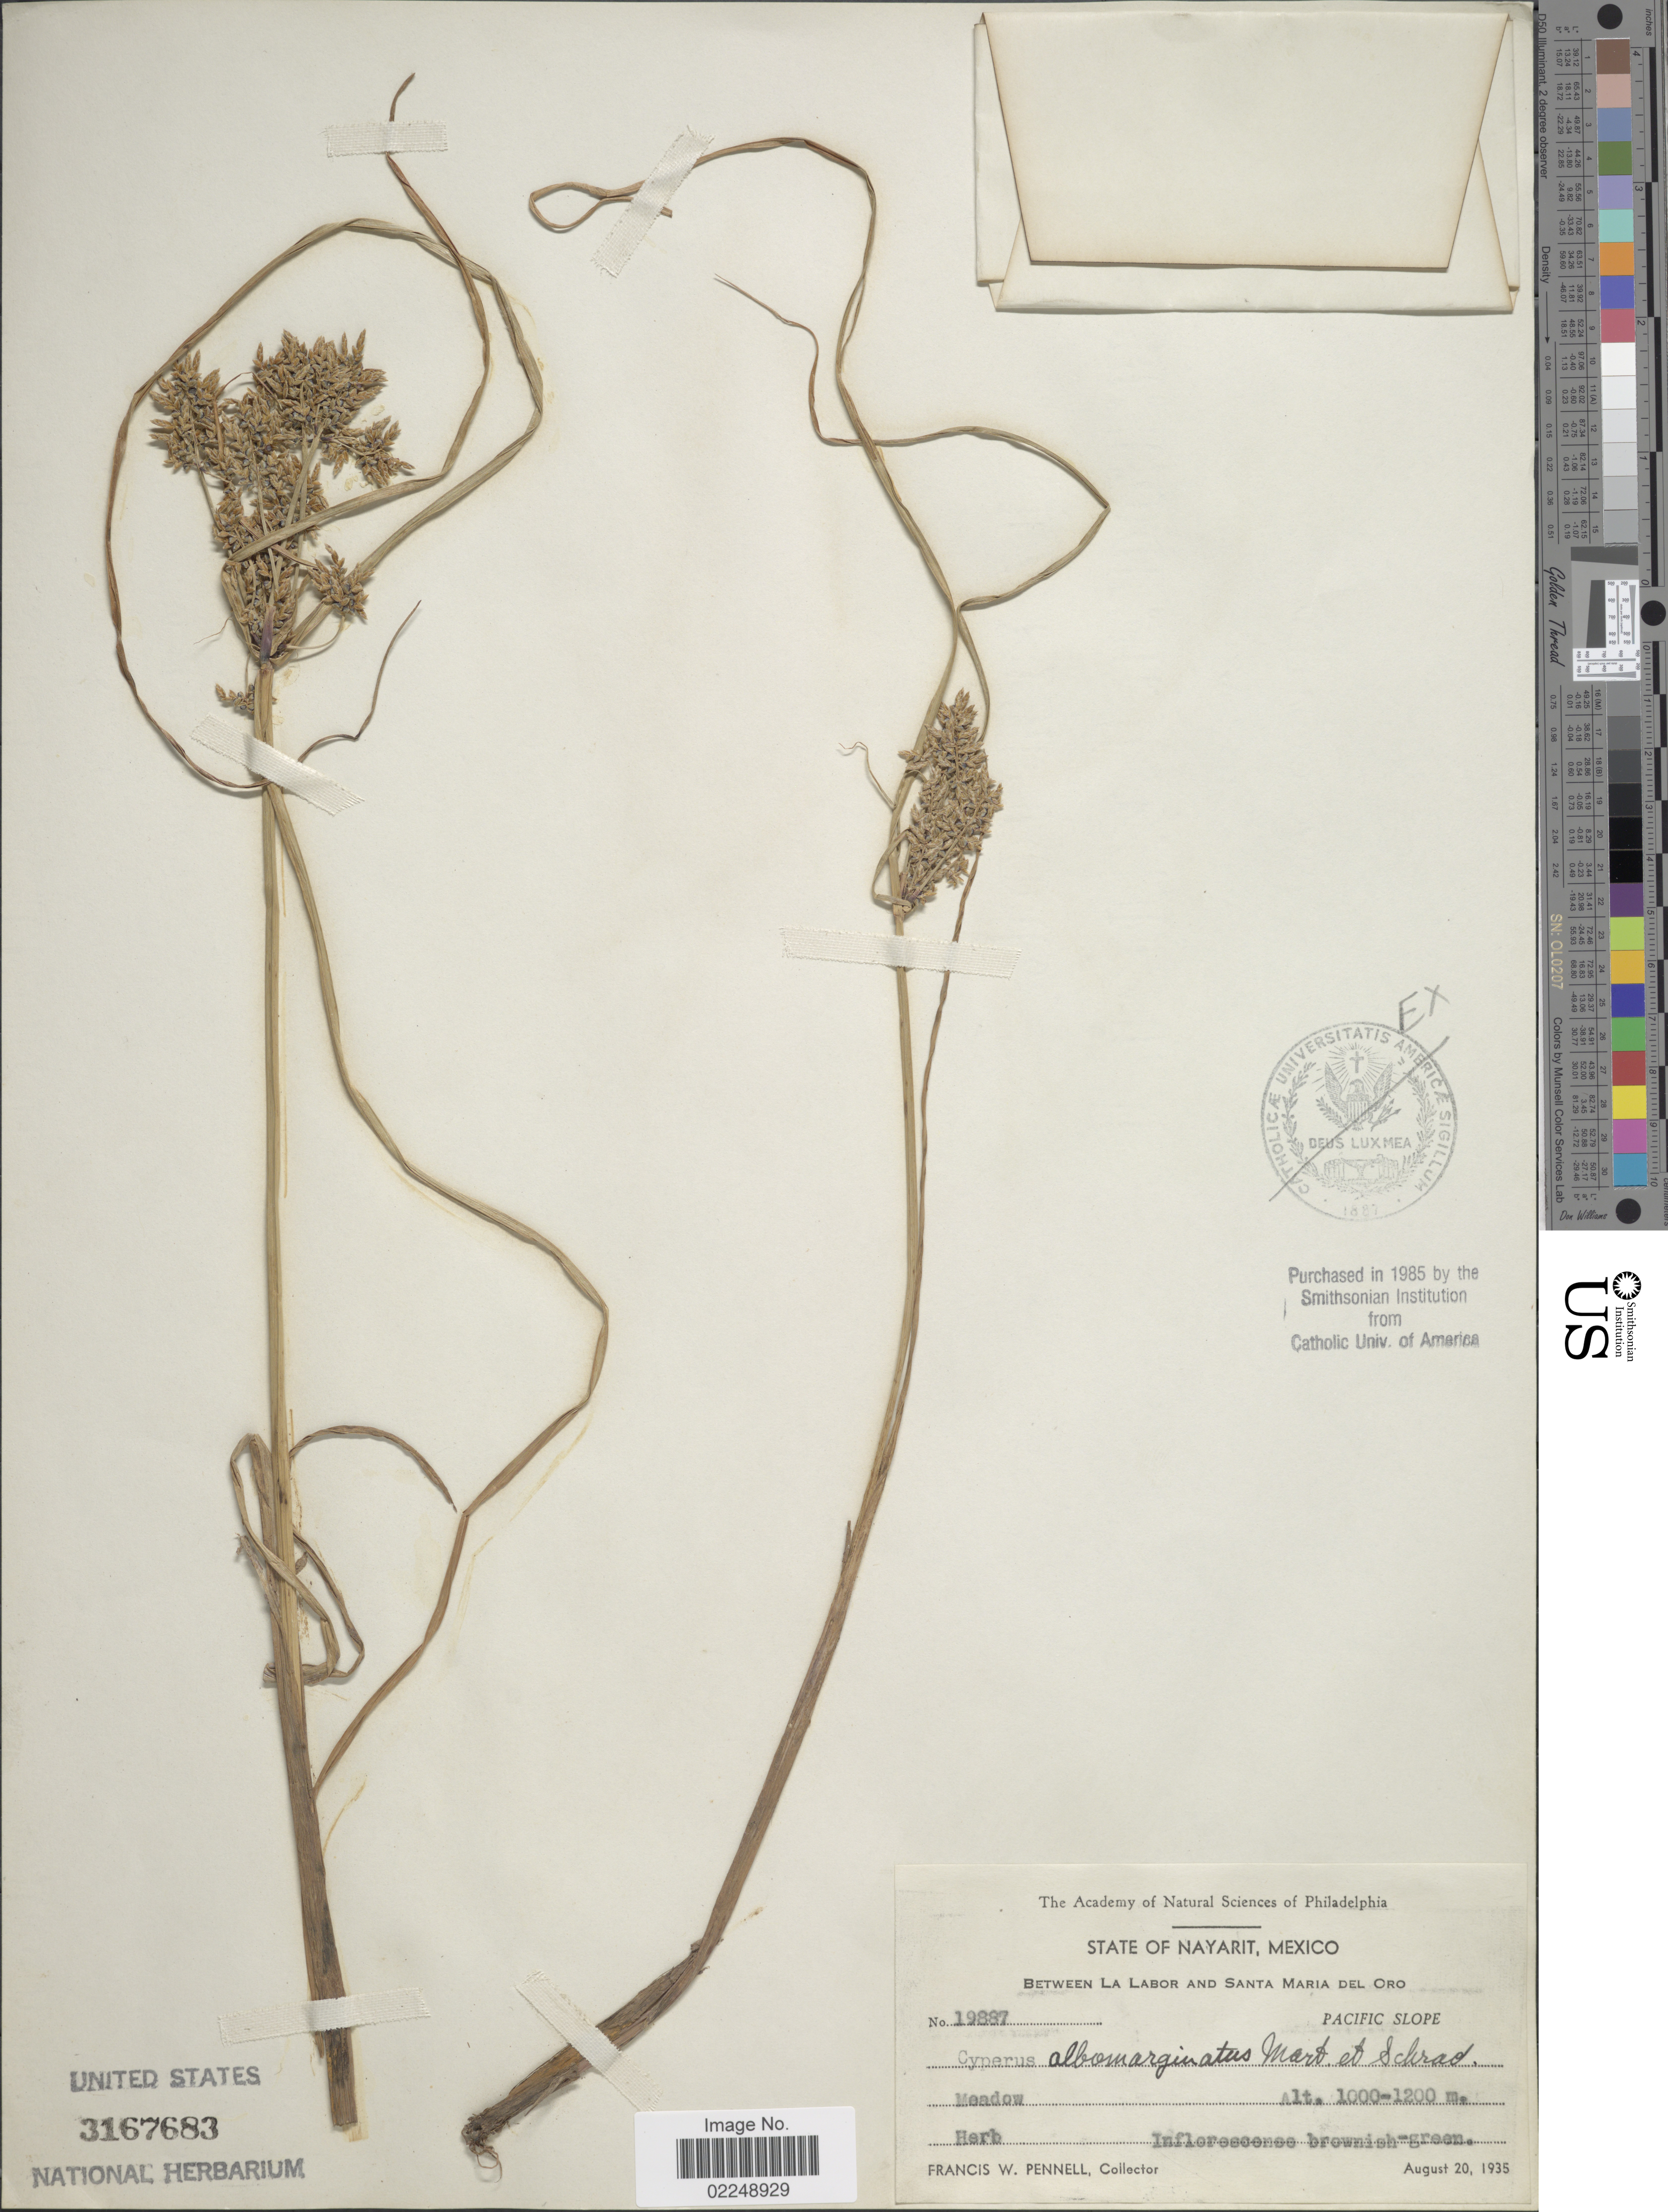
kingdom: Plantae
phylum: Tracheophyta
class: Liliopsida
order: Poales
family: Cyperaceae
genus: Cyperus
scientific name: Cyperus flavicomus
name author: Michx.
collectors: F. W. Pennell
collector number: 19887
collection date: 1935-08-20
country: Mexico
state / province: Nayarit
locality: Between La Labor and Santa Maria del Oro, Pacific Slope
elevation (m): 1000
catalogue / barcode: US 3167683